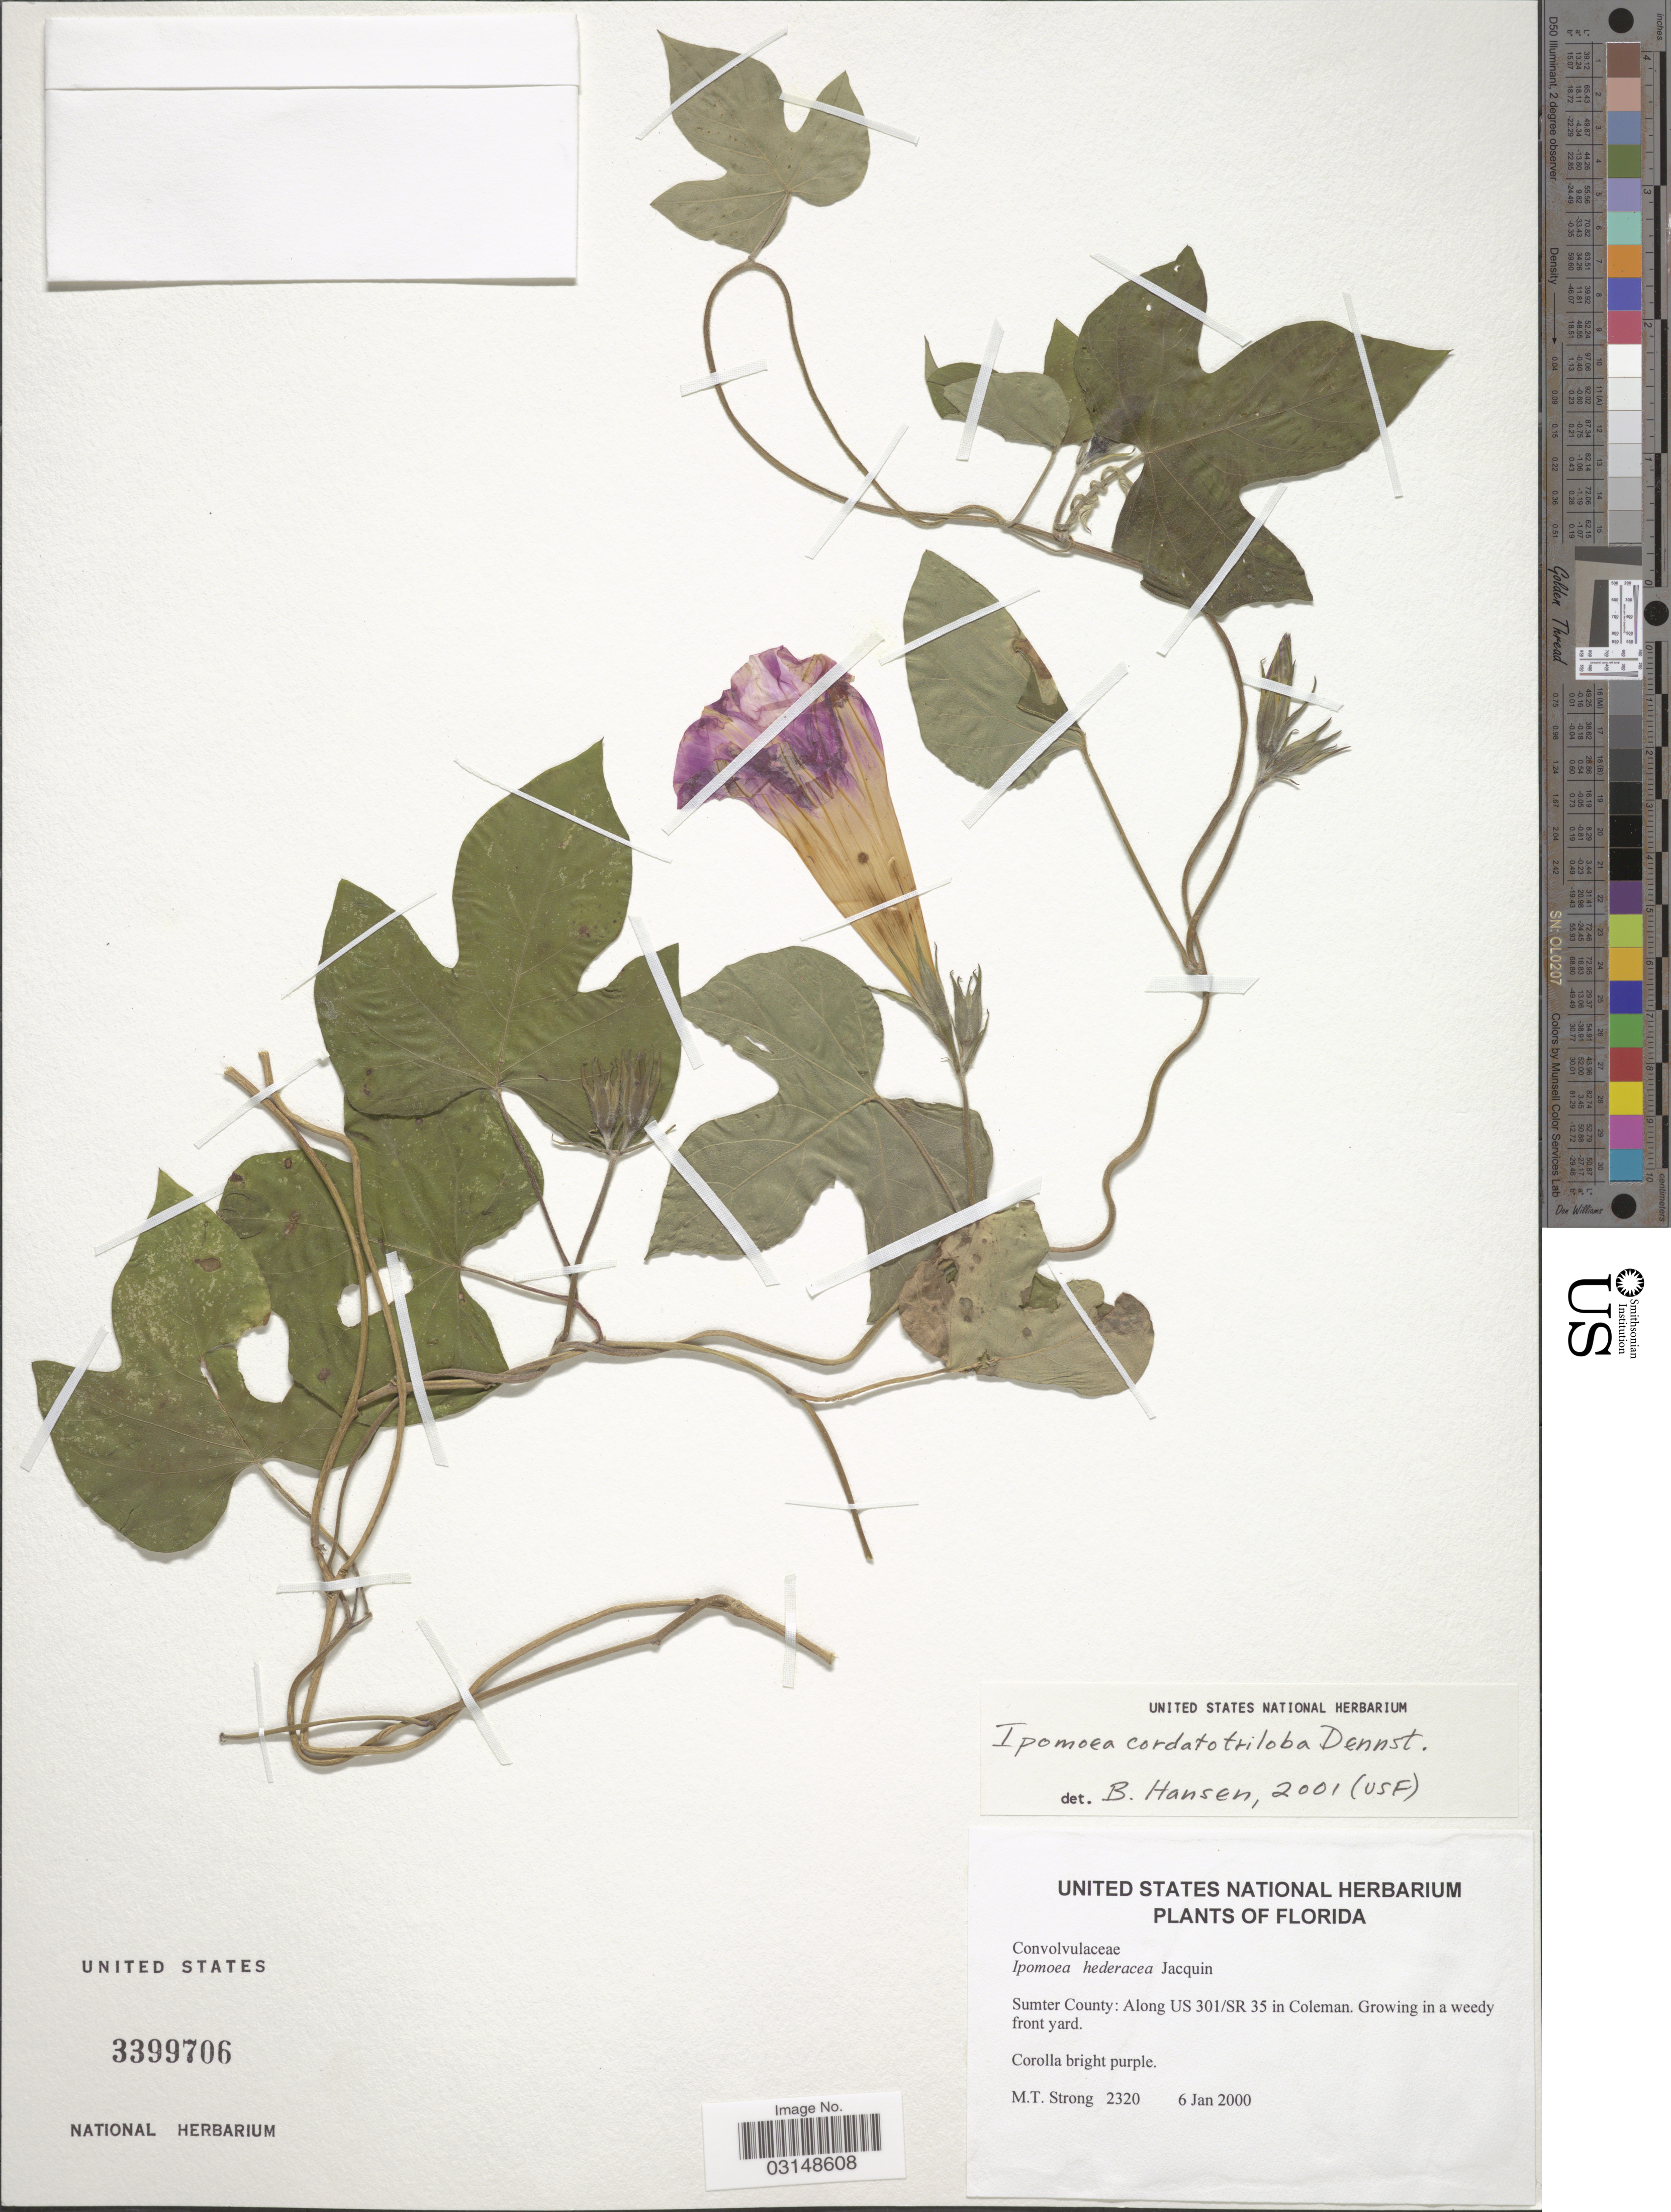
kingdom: Plantae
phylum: Tracheophyta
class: Magnoliopsida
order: Solanales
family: Convolvulaceae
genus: Ipomoea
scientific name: Ipomoea indica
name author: (Burm.) Merr.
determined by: Strong, Mark T., (BOT), Smithsonian Institution - National Museum of Natural History (UNITED STATES)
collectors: M. T. Strong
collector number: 2320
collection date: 2000-01-06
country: United States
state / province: Florida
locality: Sumter County: Along US 301/SR 35 in Coleman.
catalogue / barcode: US 3399706